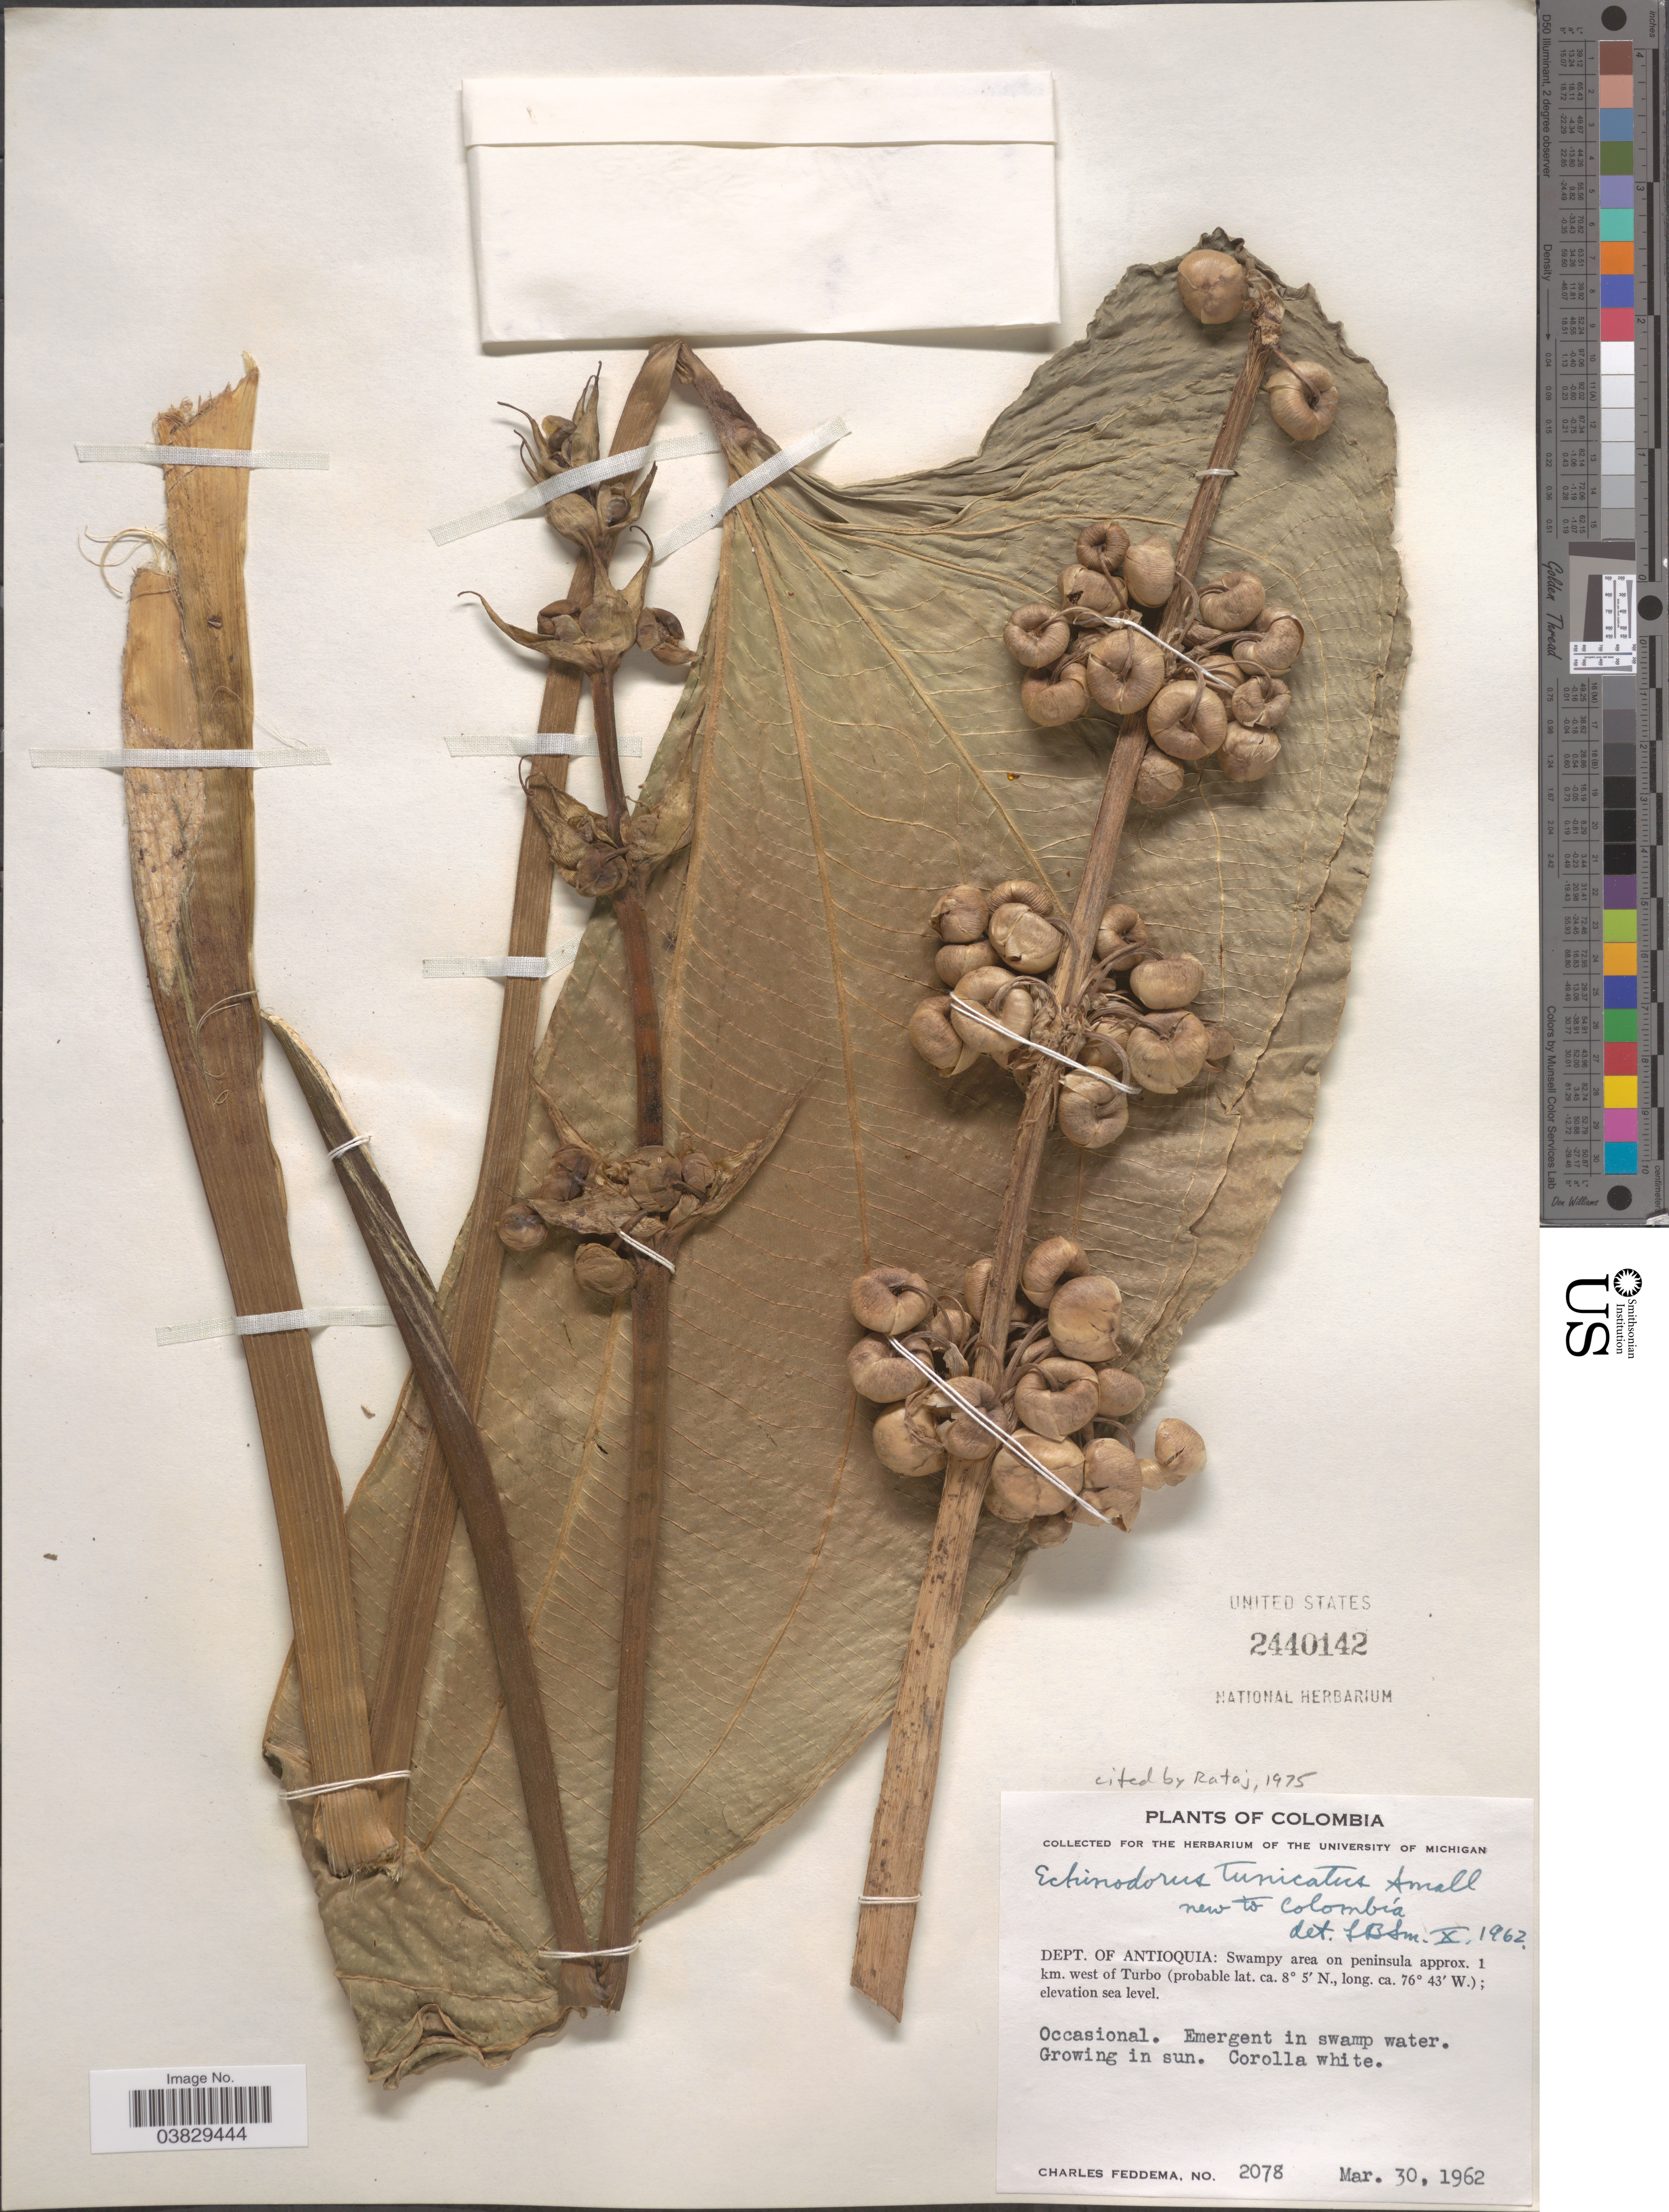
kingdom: Plantae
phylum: Tracheophyta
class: Liliopsida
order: Alismatales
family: Alismataceae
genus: Echinodorus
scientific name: Echinodorus tunicatus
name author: Small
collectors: C. Feddema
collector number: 2078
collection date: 1962-03-30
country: Colombia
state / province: Antioquia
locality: Dept. of Antioquia: Swampy area on peninsula approx. 1 km. west of Turbo.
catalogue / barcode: US 2440142